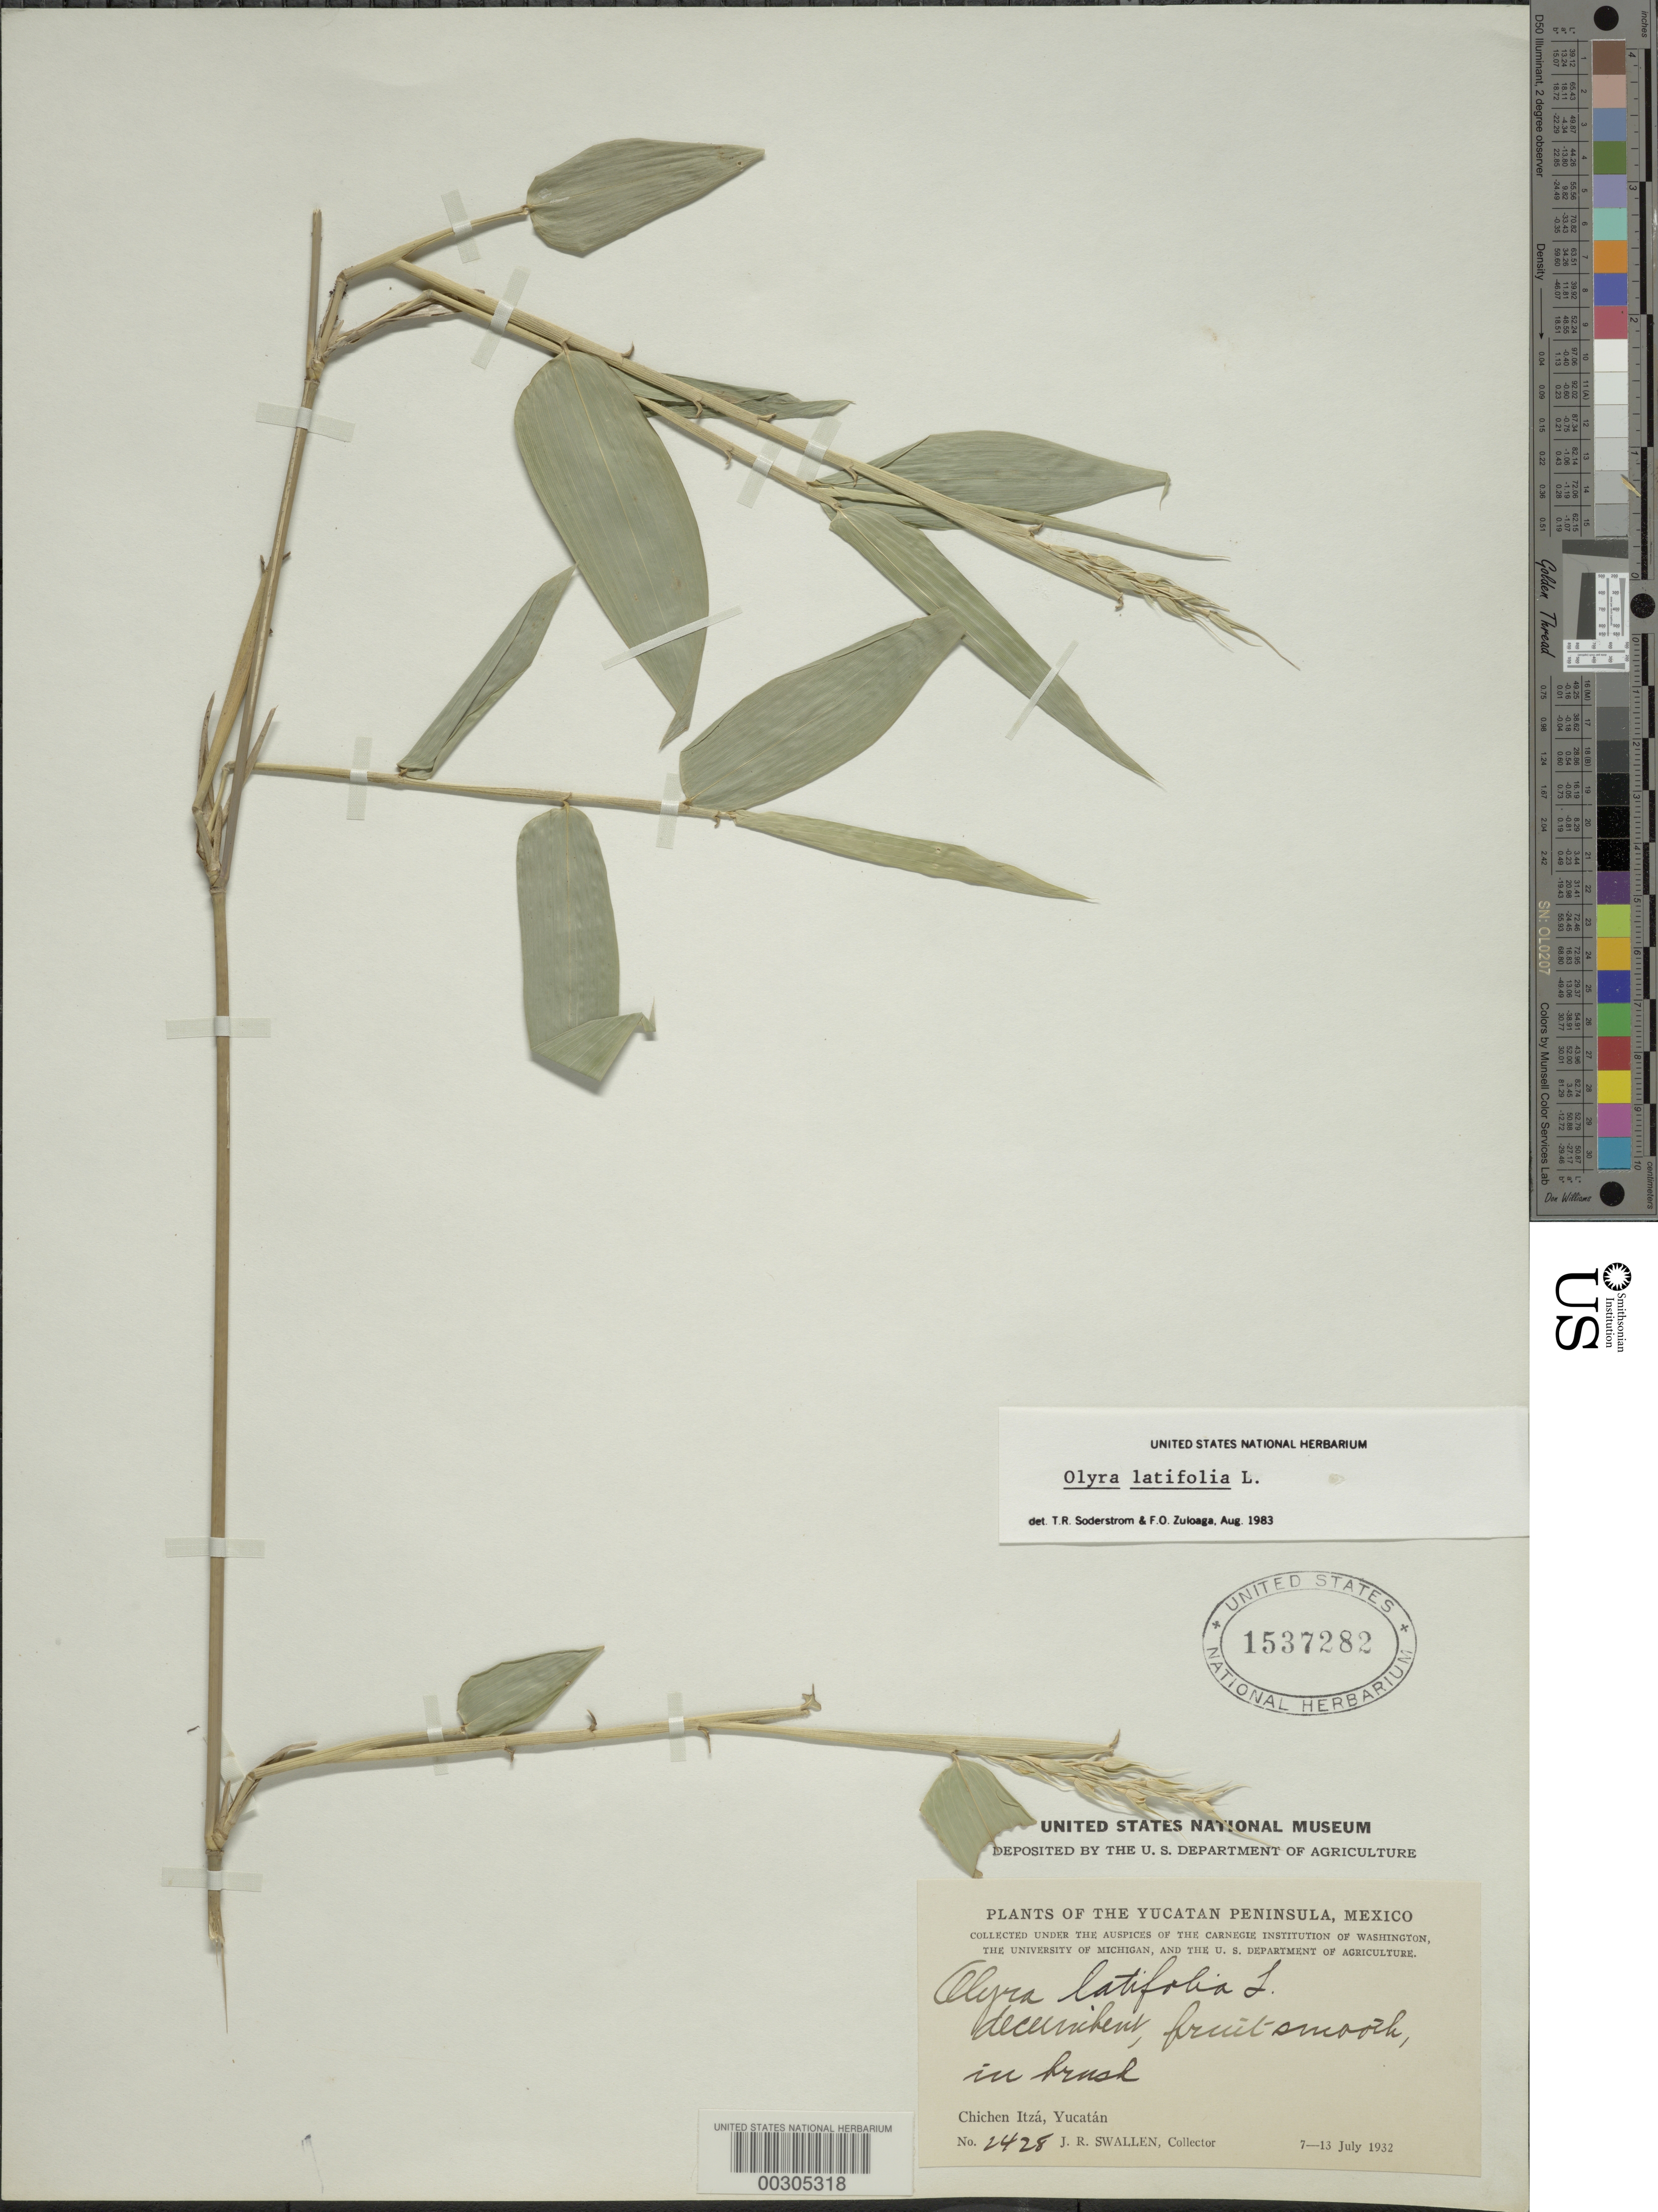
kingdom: Plantae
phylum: Tracheophyta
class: Liliopsida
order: Poales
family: Poaceae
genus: Olyra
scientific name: Olyra latifolia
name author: L.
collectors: J. R. Swallen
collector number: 2428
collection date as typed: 07 Jul 1932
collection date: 1932-07-07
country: Mexico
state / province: Yucatán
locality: Chichen itza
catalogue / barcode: US 1537282